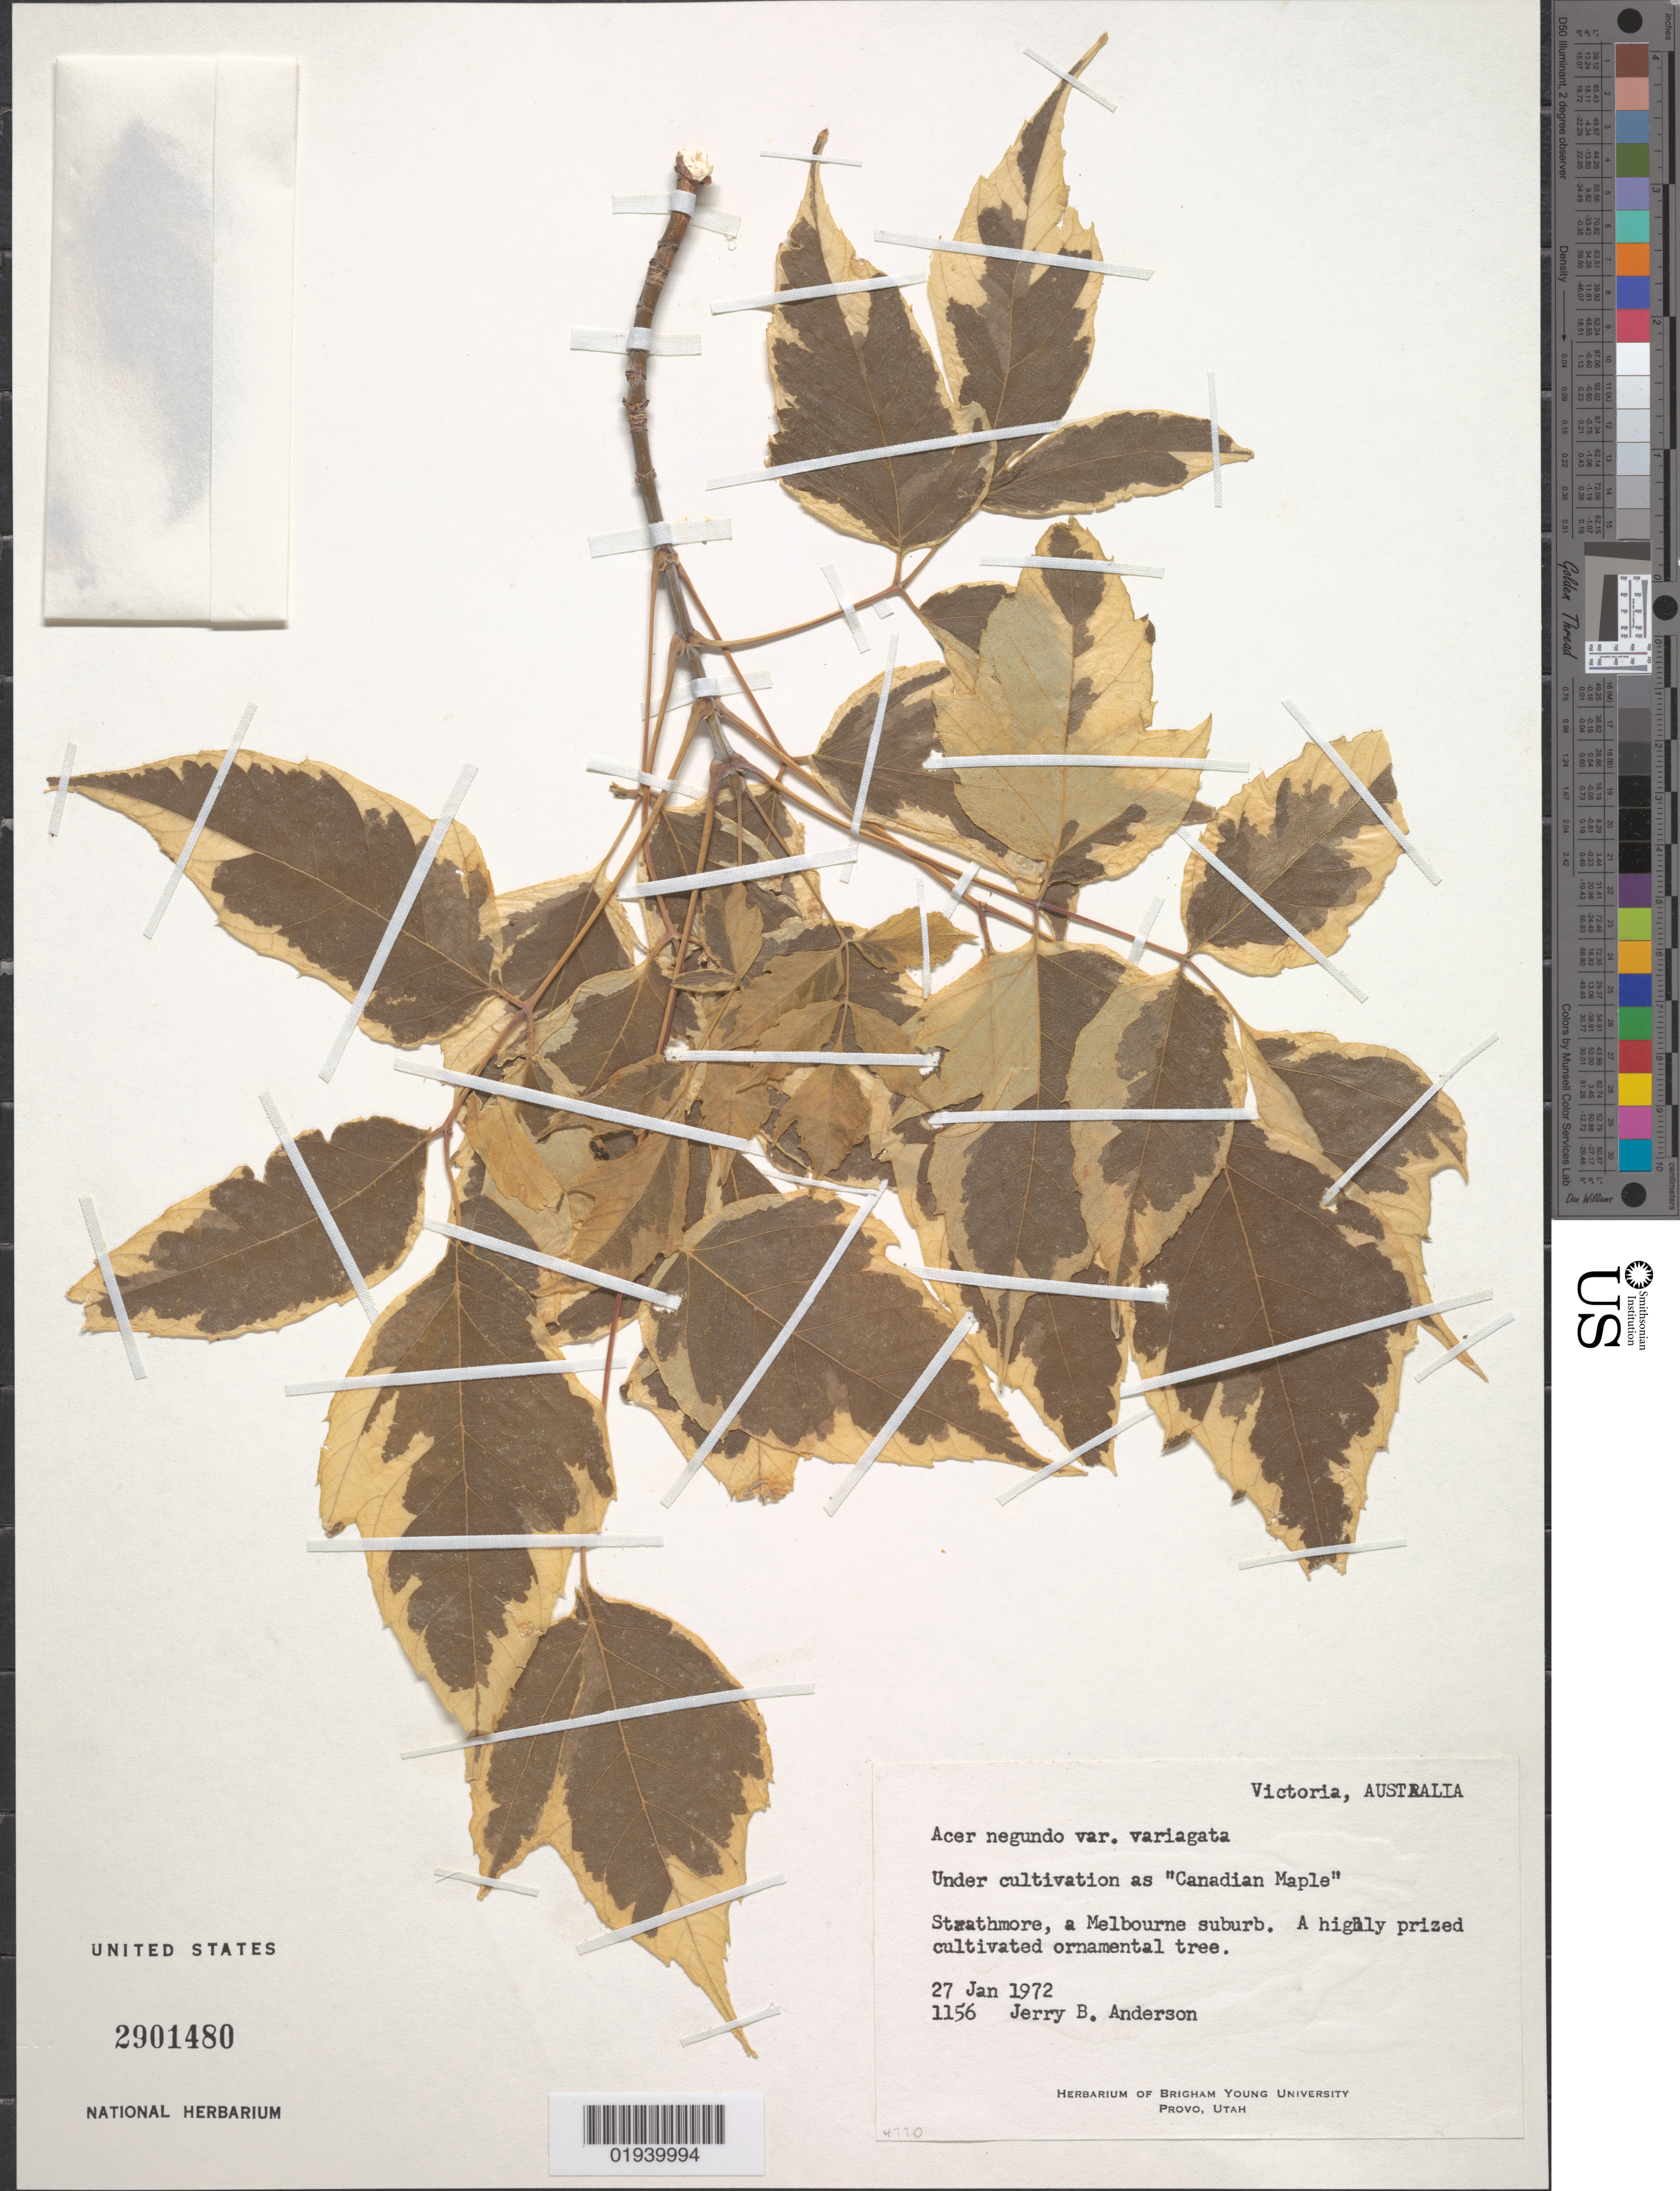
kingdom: Plantae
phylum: Tracheophyta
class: Magnoliopsida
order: Sapindales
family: Sapindaceae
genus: Acer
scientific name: Acer negundo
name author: L.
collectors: J. B. Anderson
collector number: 1156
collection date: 1972-01-27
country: Australia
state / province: Victoria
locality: Strathmore, a Melbourne suburb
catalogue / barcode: US 2901480